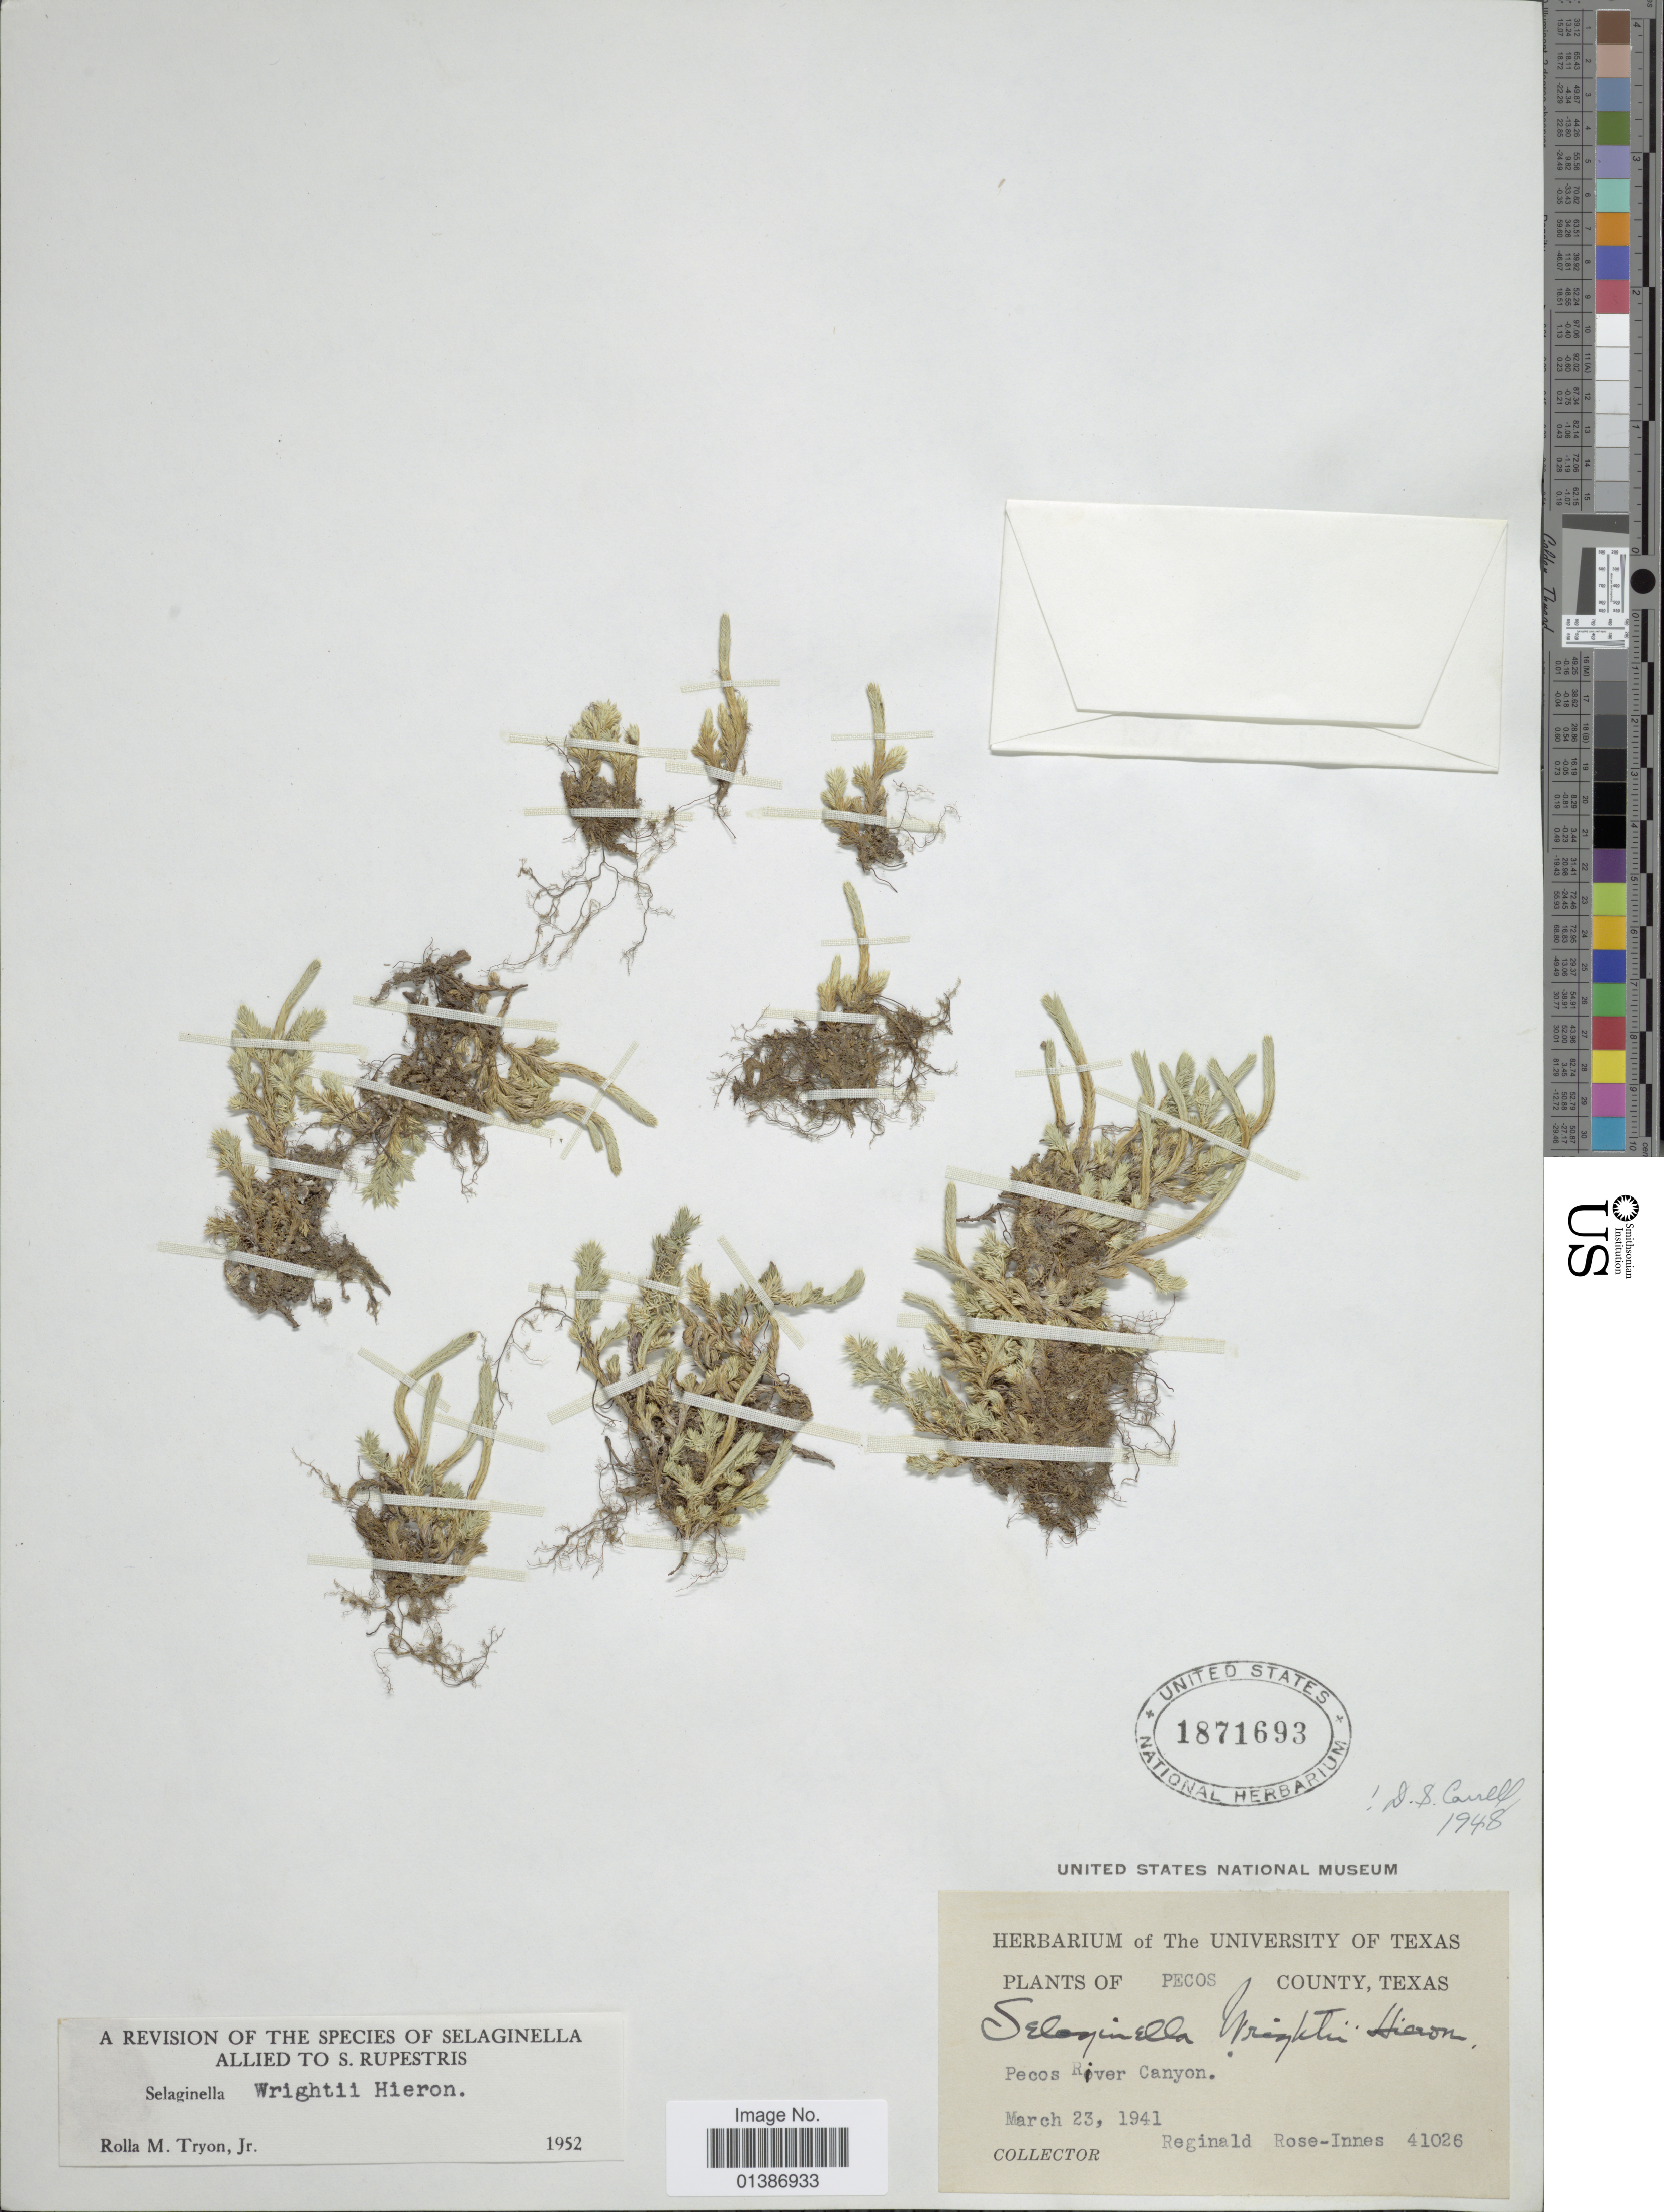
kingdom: Plantae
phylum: Tracheophyta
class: Lycopodiopsida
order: Selaginellales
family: Selaginellaceae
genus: Selaginella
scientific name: Selaginella wrightii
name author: Hieron.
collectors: R. Rose-Innes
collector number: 41026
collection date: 1941-03-23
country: United States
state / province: Texas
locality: Pecos County, Pecos River Canyon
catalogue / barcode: US 1871693